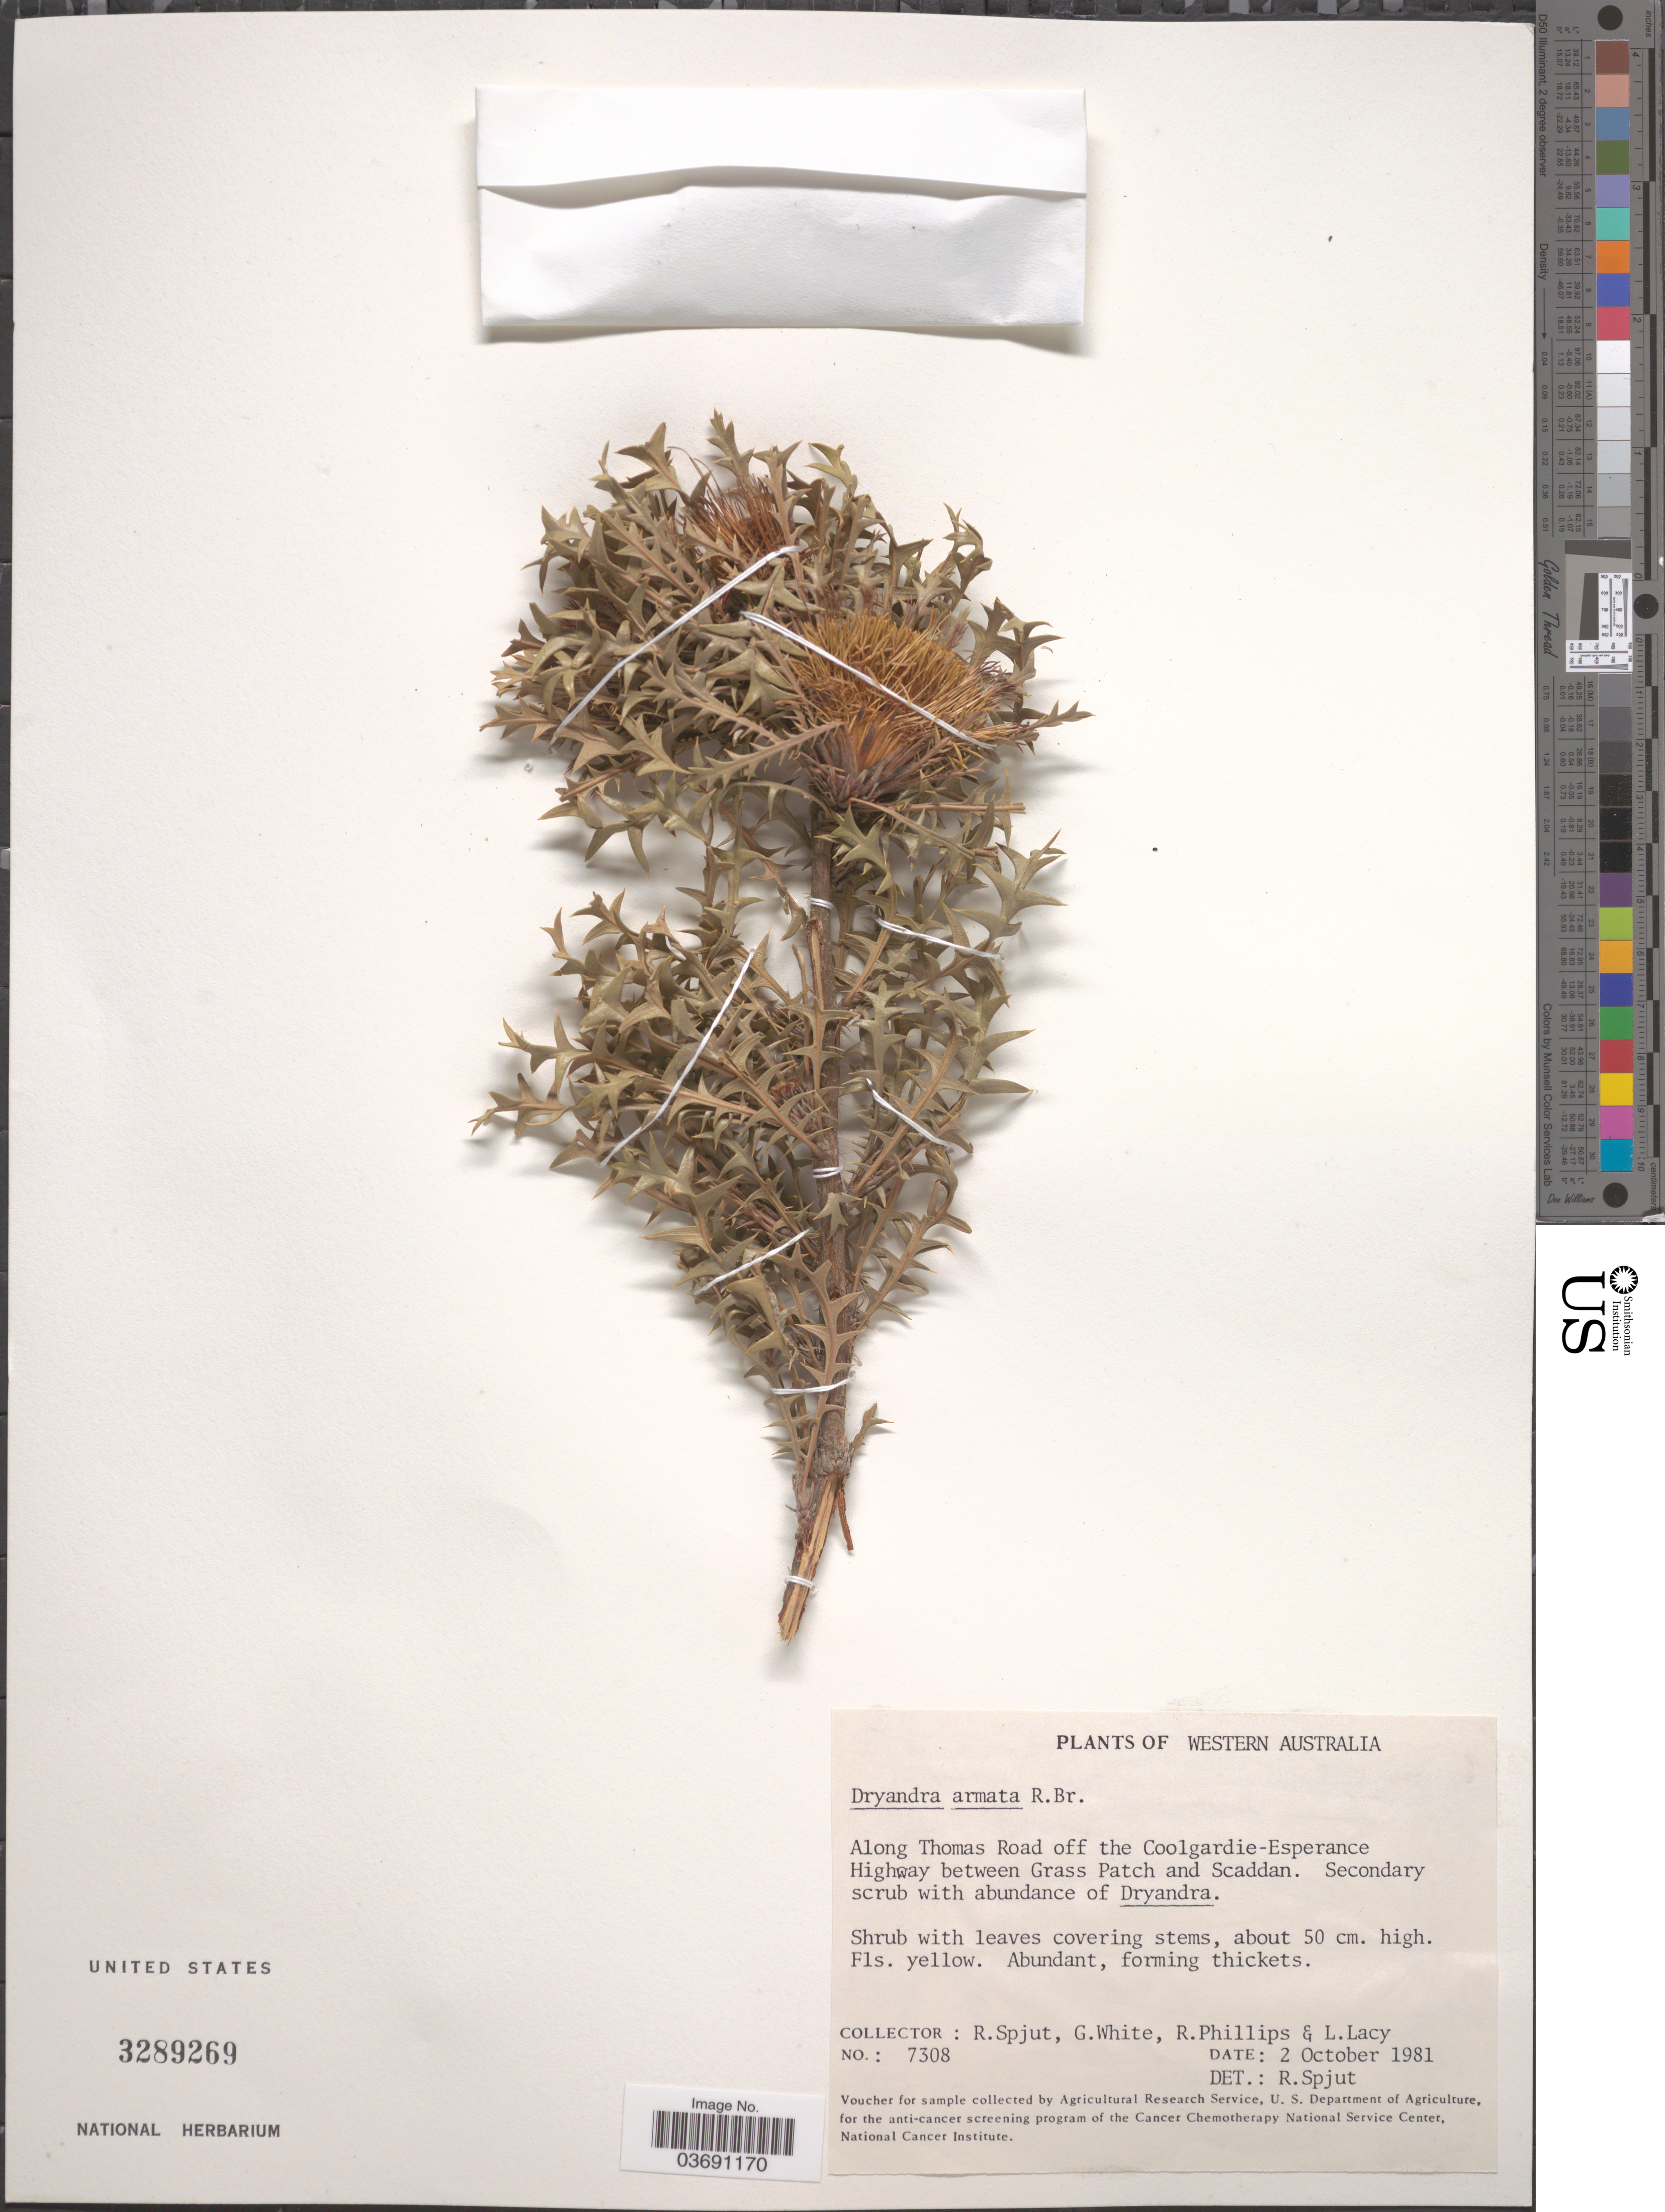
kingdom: Plantae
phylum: Tracheophyta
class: Magnoliopsida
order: Proteales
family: Proteaceae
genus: Dryandra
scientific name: Dryandra armata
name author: R. Br.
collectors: R. Spjut, G. White, R. Phillips & L. Lacy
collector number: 7308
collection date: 1981-10-02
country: Australia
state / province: Western Australia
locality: Along Thomas Road off the Coolgardie-Esperance Highway between Grass Patch and Scaddan.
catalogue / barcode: US 3289269